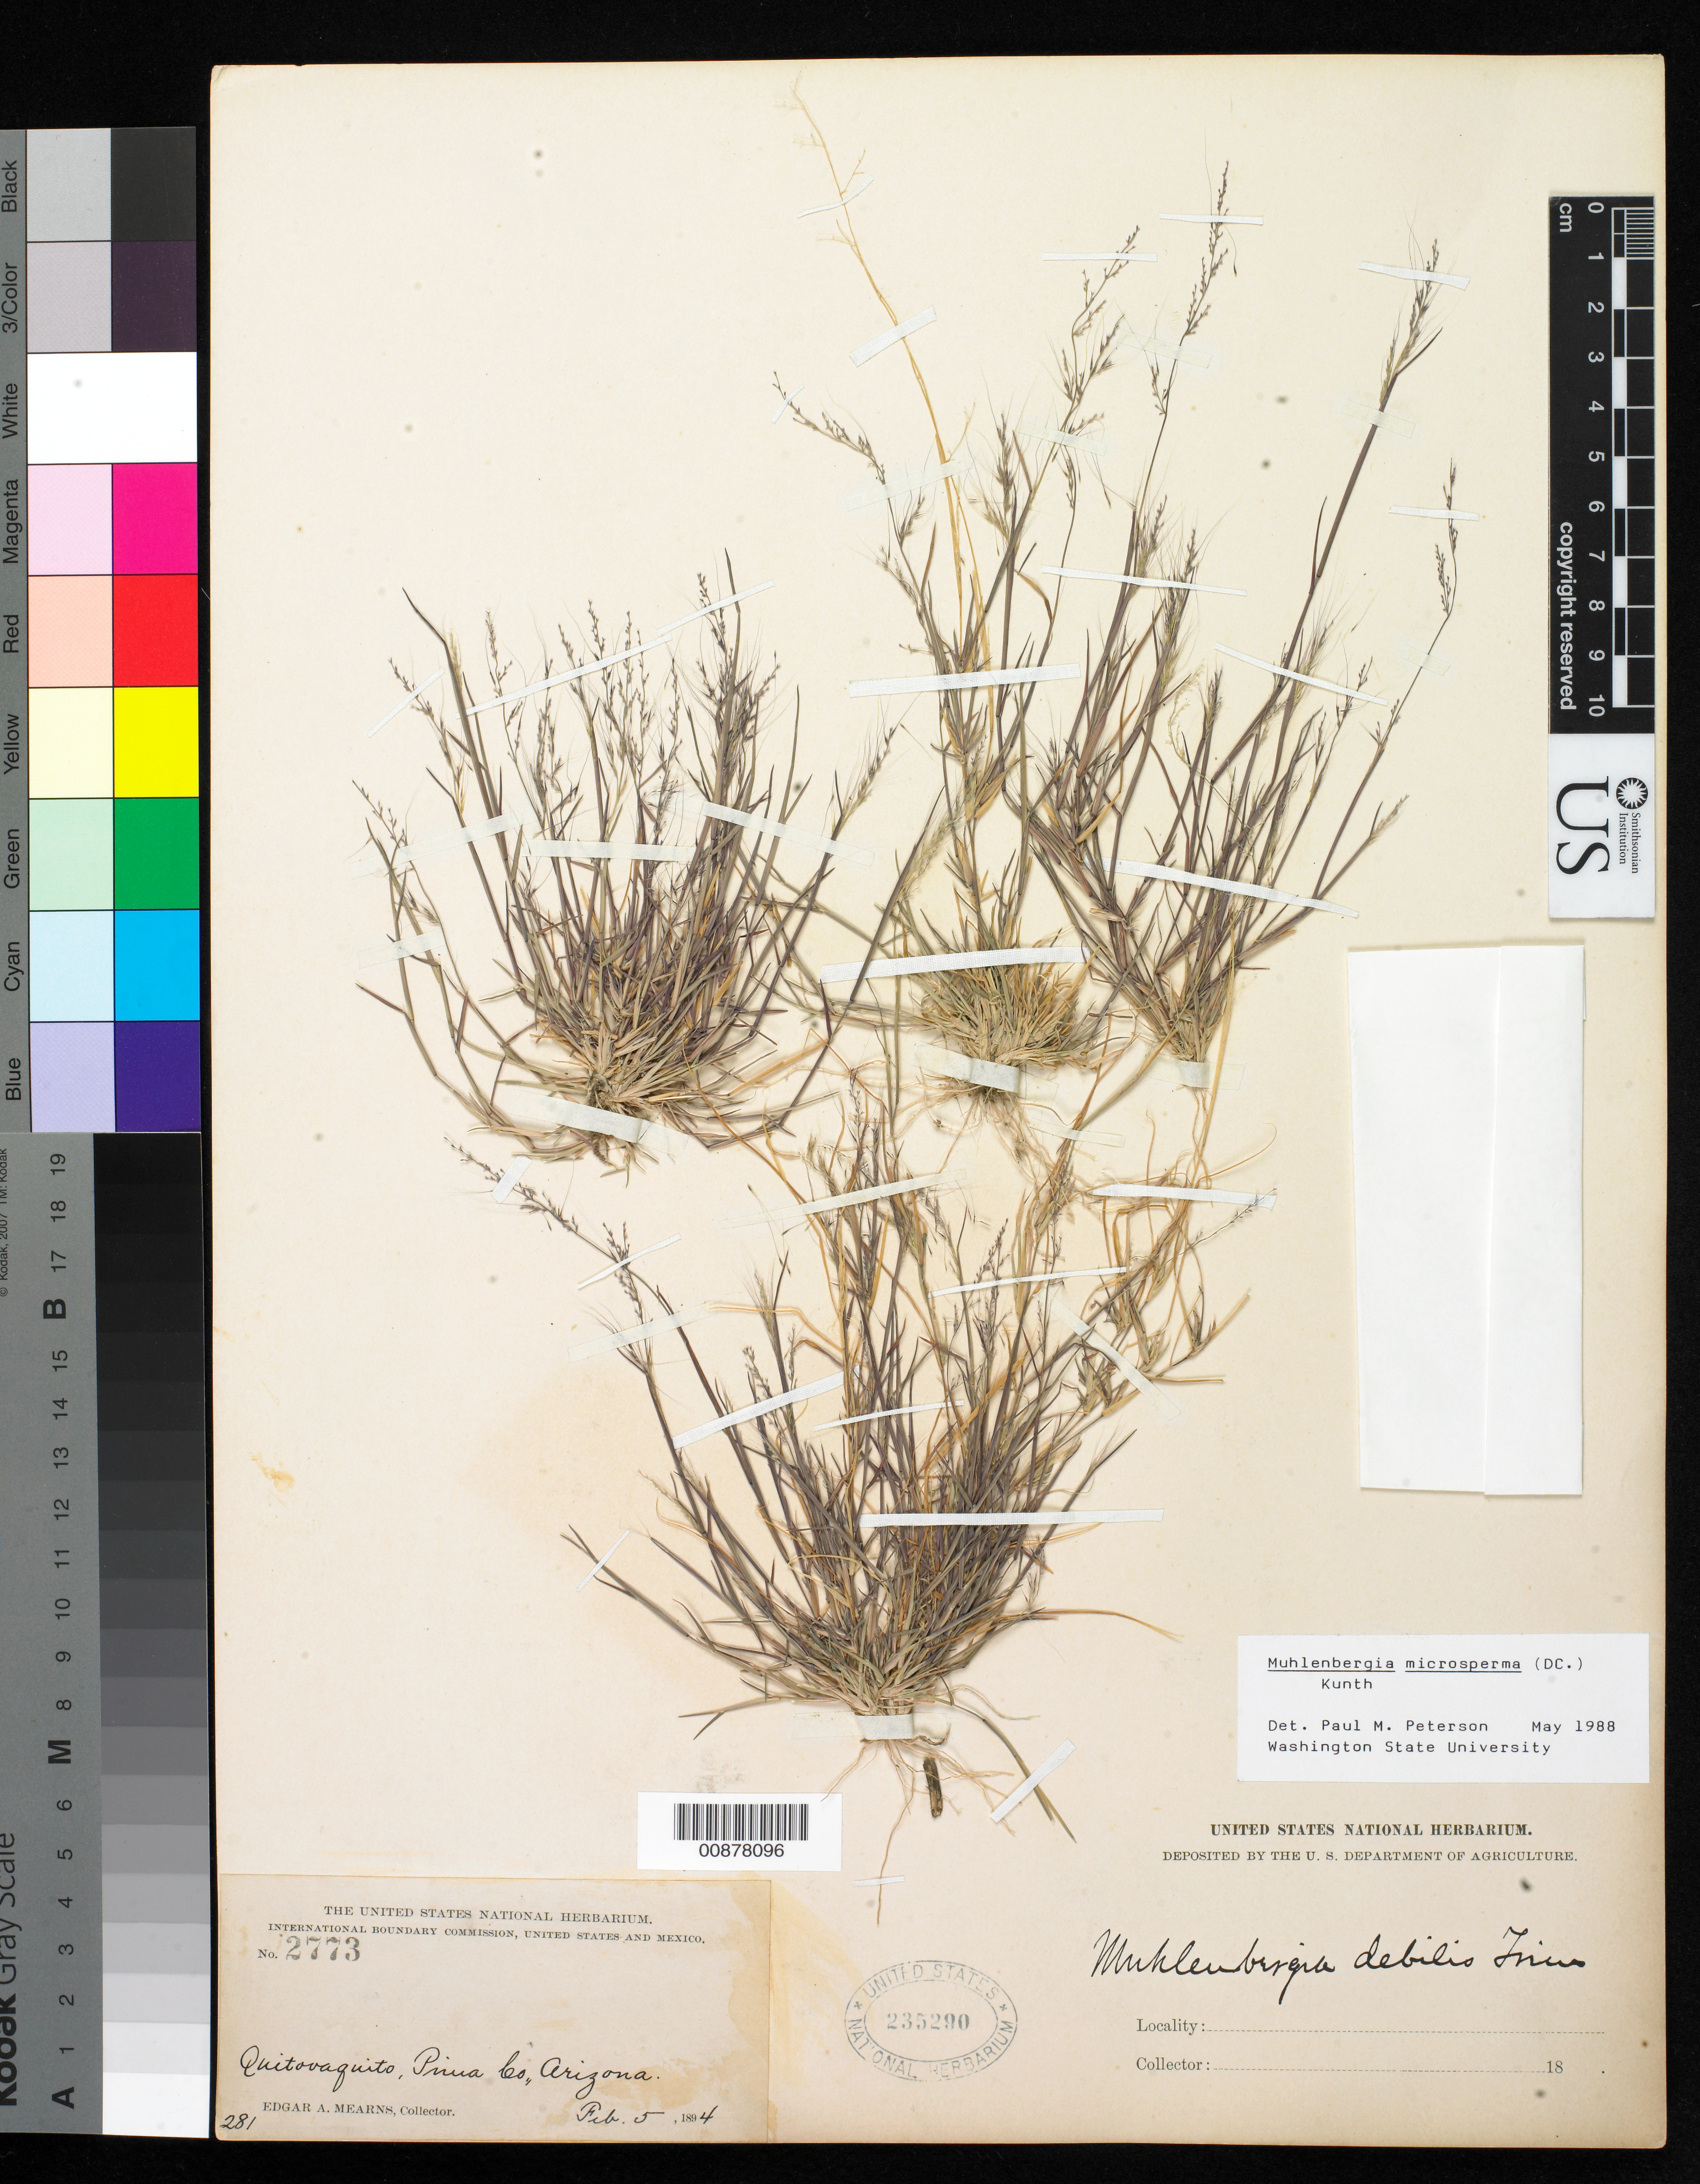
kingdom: Plantae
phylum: Tracheophyta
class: Liliopsida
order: Poales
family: Poaceae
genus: Muhlenbergia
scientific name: Muhlenbergia microsperma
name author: (DC.) Kunth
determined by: Peterson, Paul M., (BOT), Smithsonian Institution - National Museum of Natural History (UNITED STATES)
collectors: E. A. Mearns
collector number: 2773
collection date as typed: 05 Feb 1894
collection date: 1894-02-05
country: United States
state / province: Arizona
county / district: Pima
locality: Quitovaquito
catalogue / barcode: US 235290